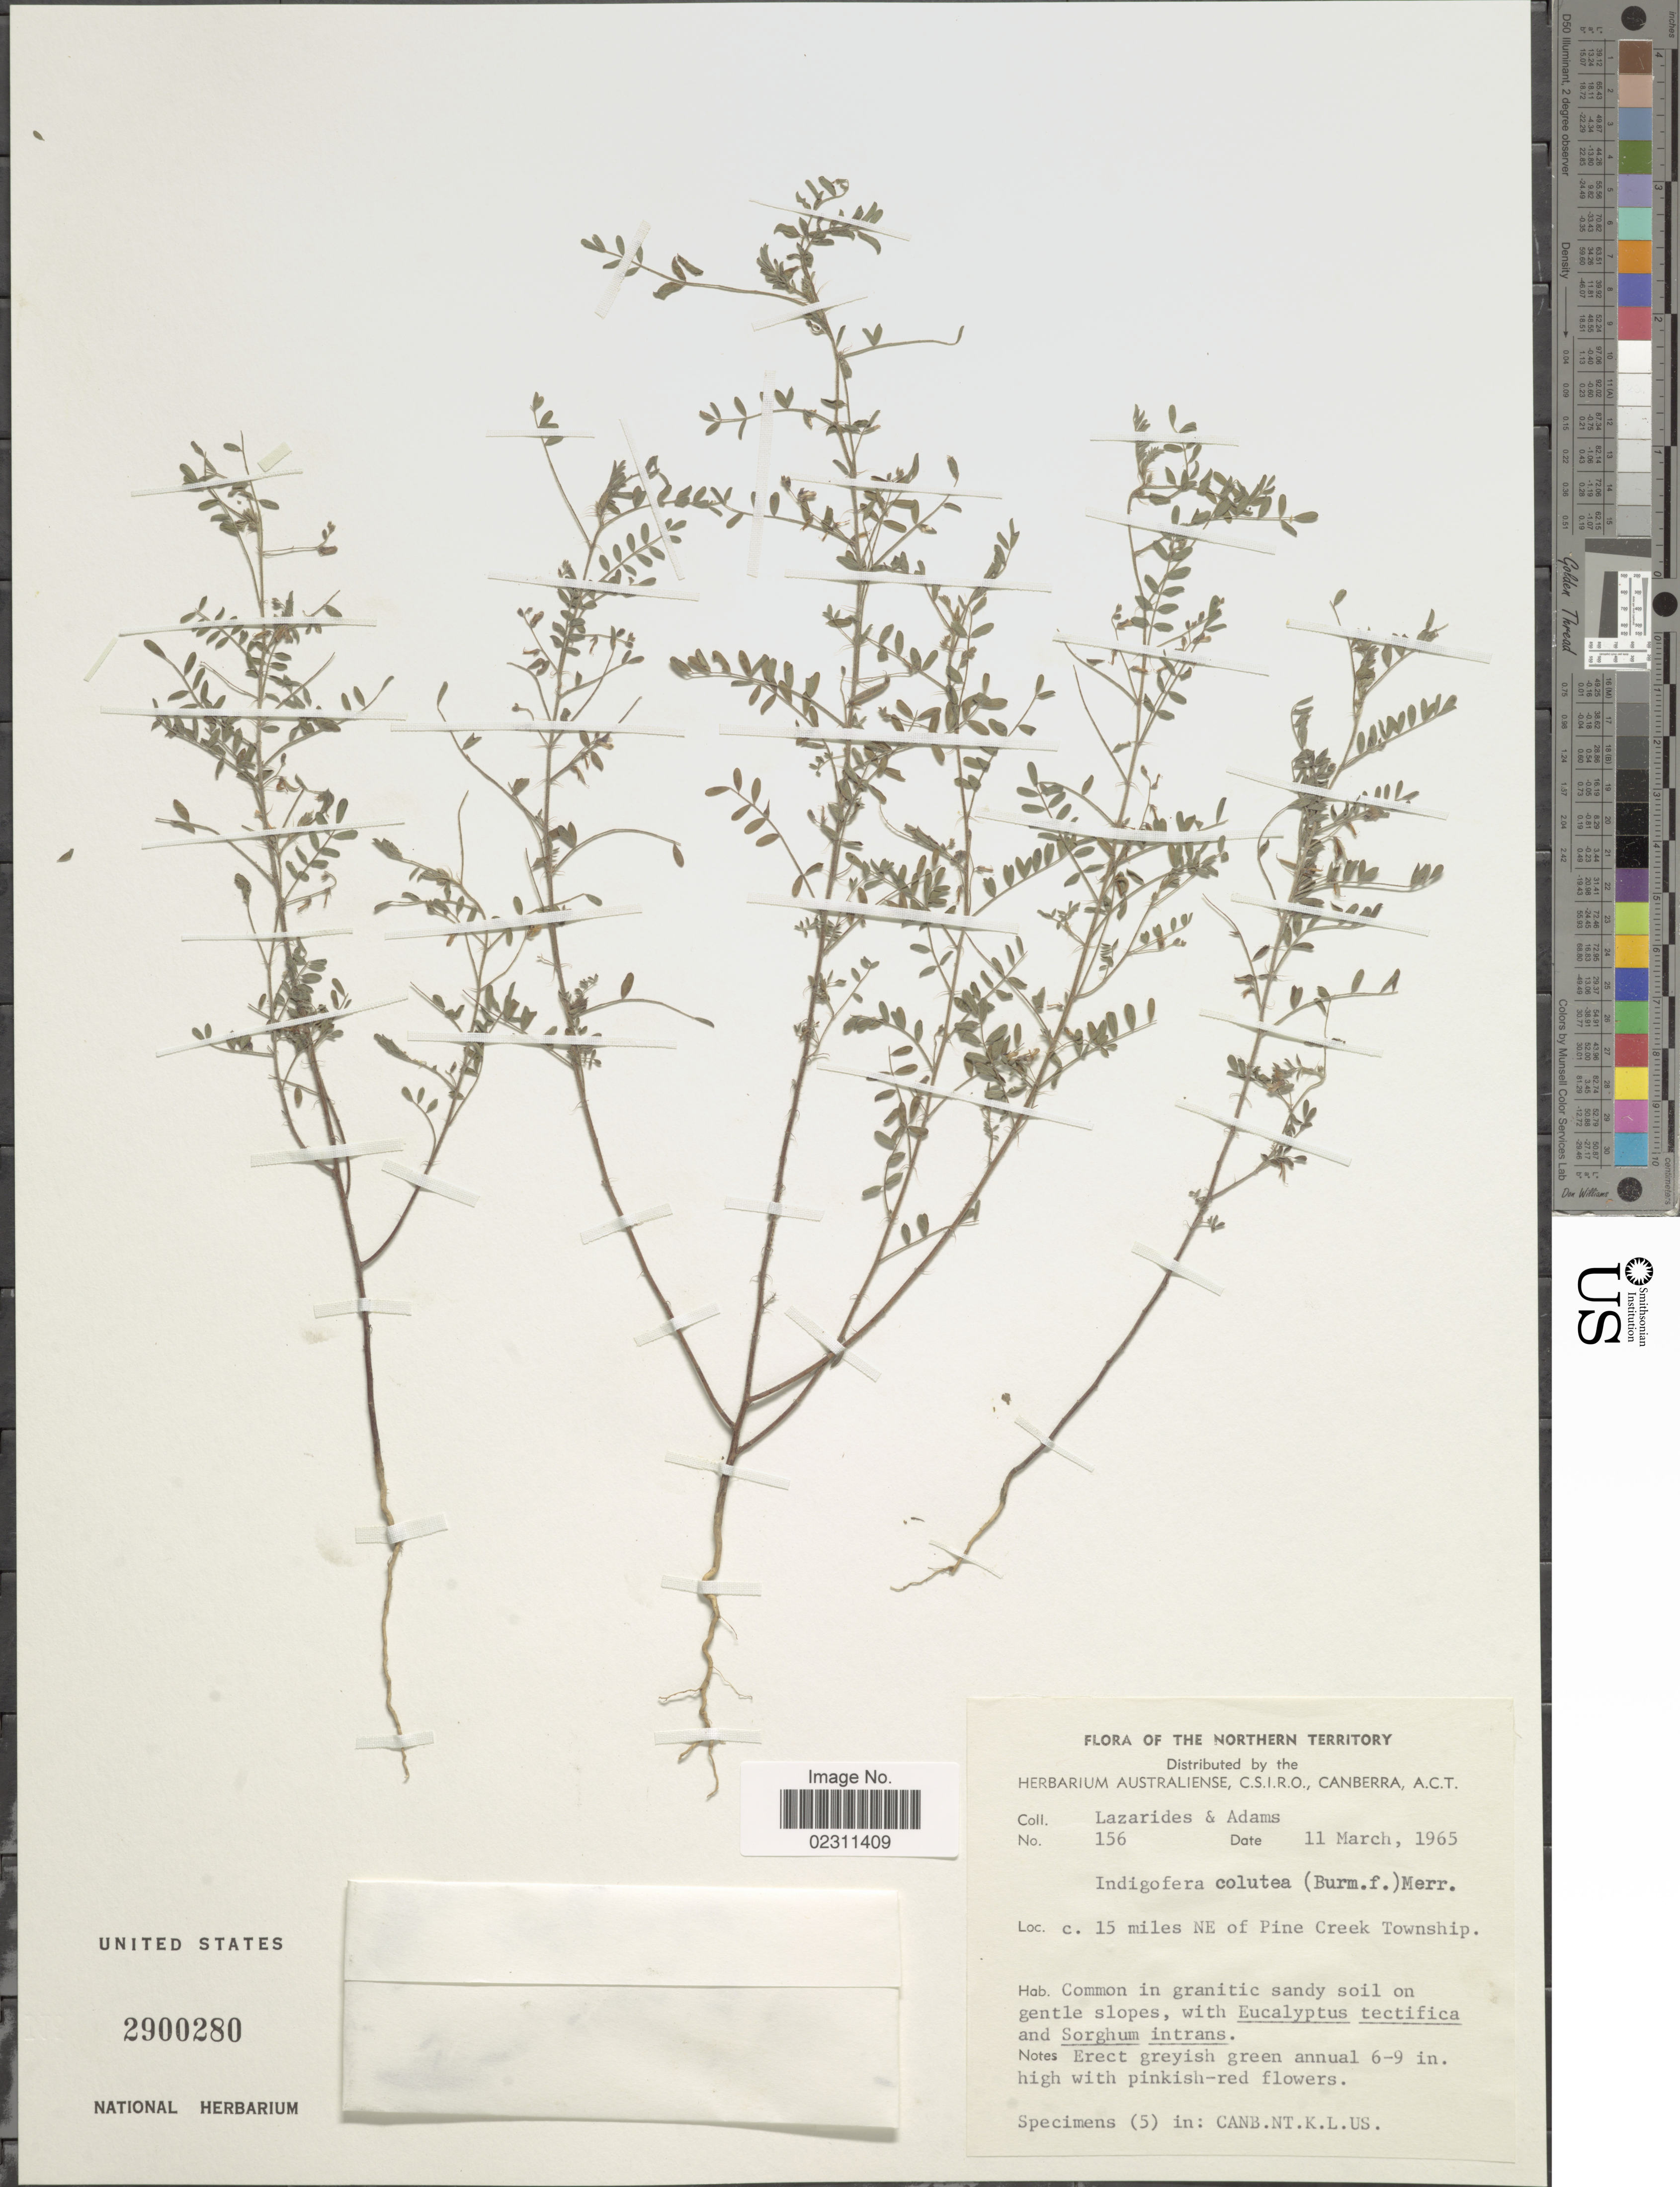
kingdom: Plantae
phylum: Tracheophyta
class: Magnoliopsida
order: Fabales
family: Fabaceae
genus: Indigofera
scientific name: Indigofera colutea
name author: (Burm. f.) Merr.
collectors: M. Lazarides & Adams, --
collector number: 156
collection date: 1965-03-11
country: Australia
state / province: Northern Territory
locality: C. 15 miles NE of Pine Creek Township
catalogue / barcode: US 2900280